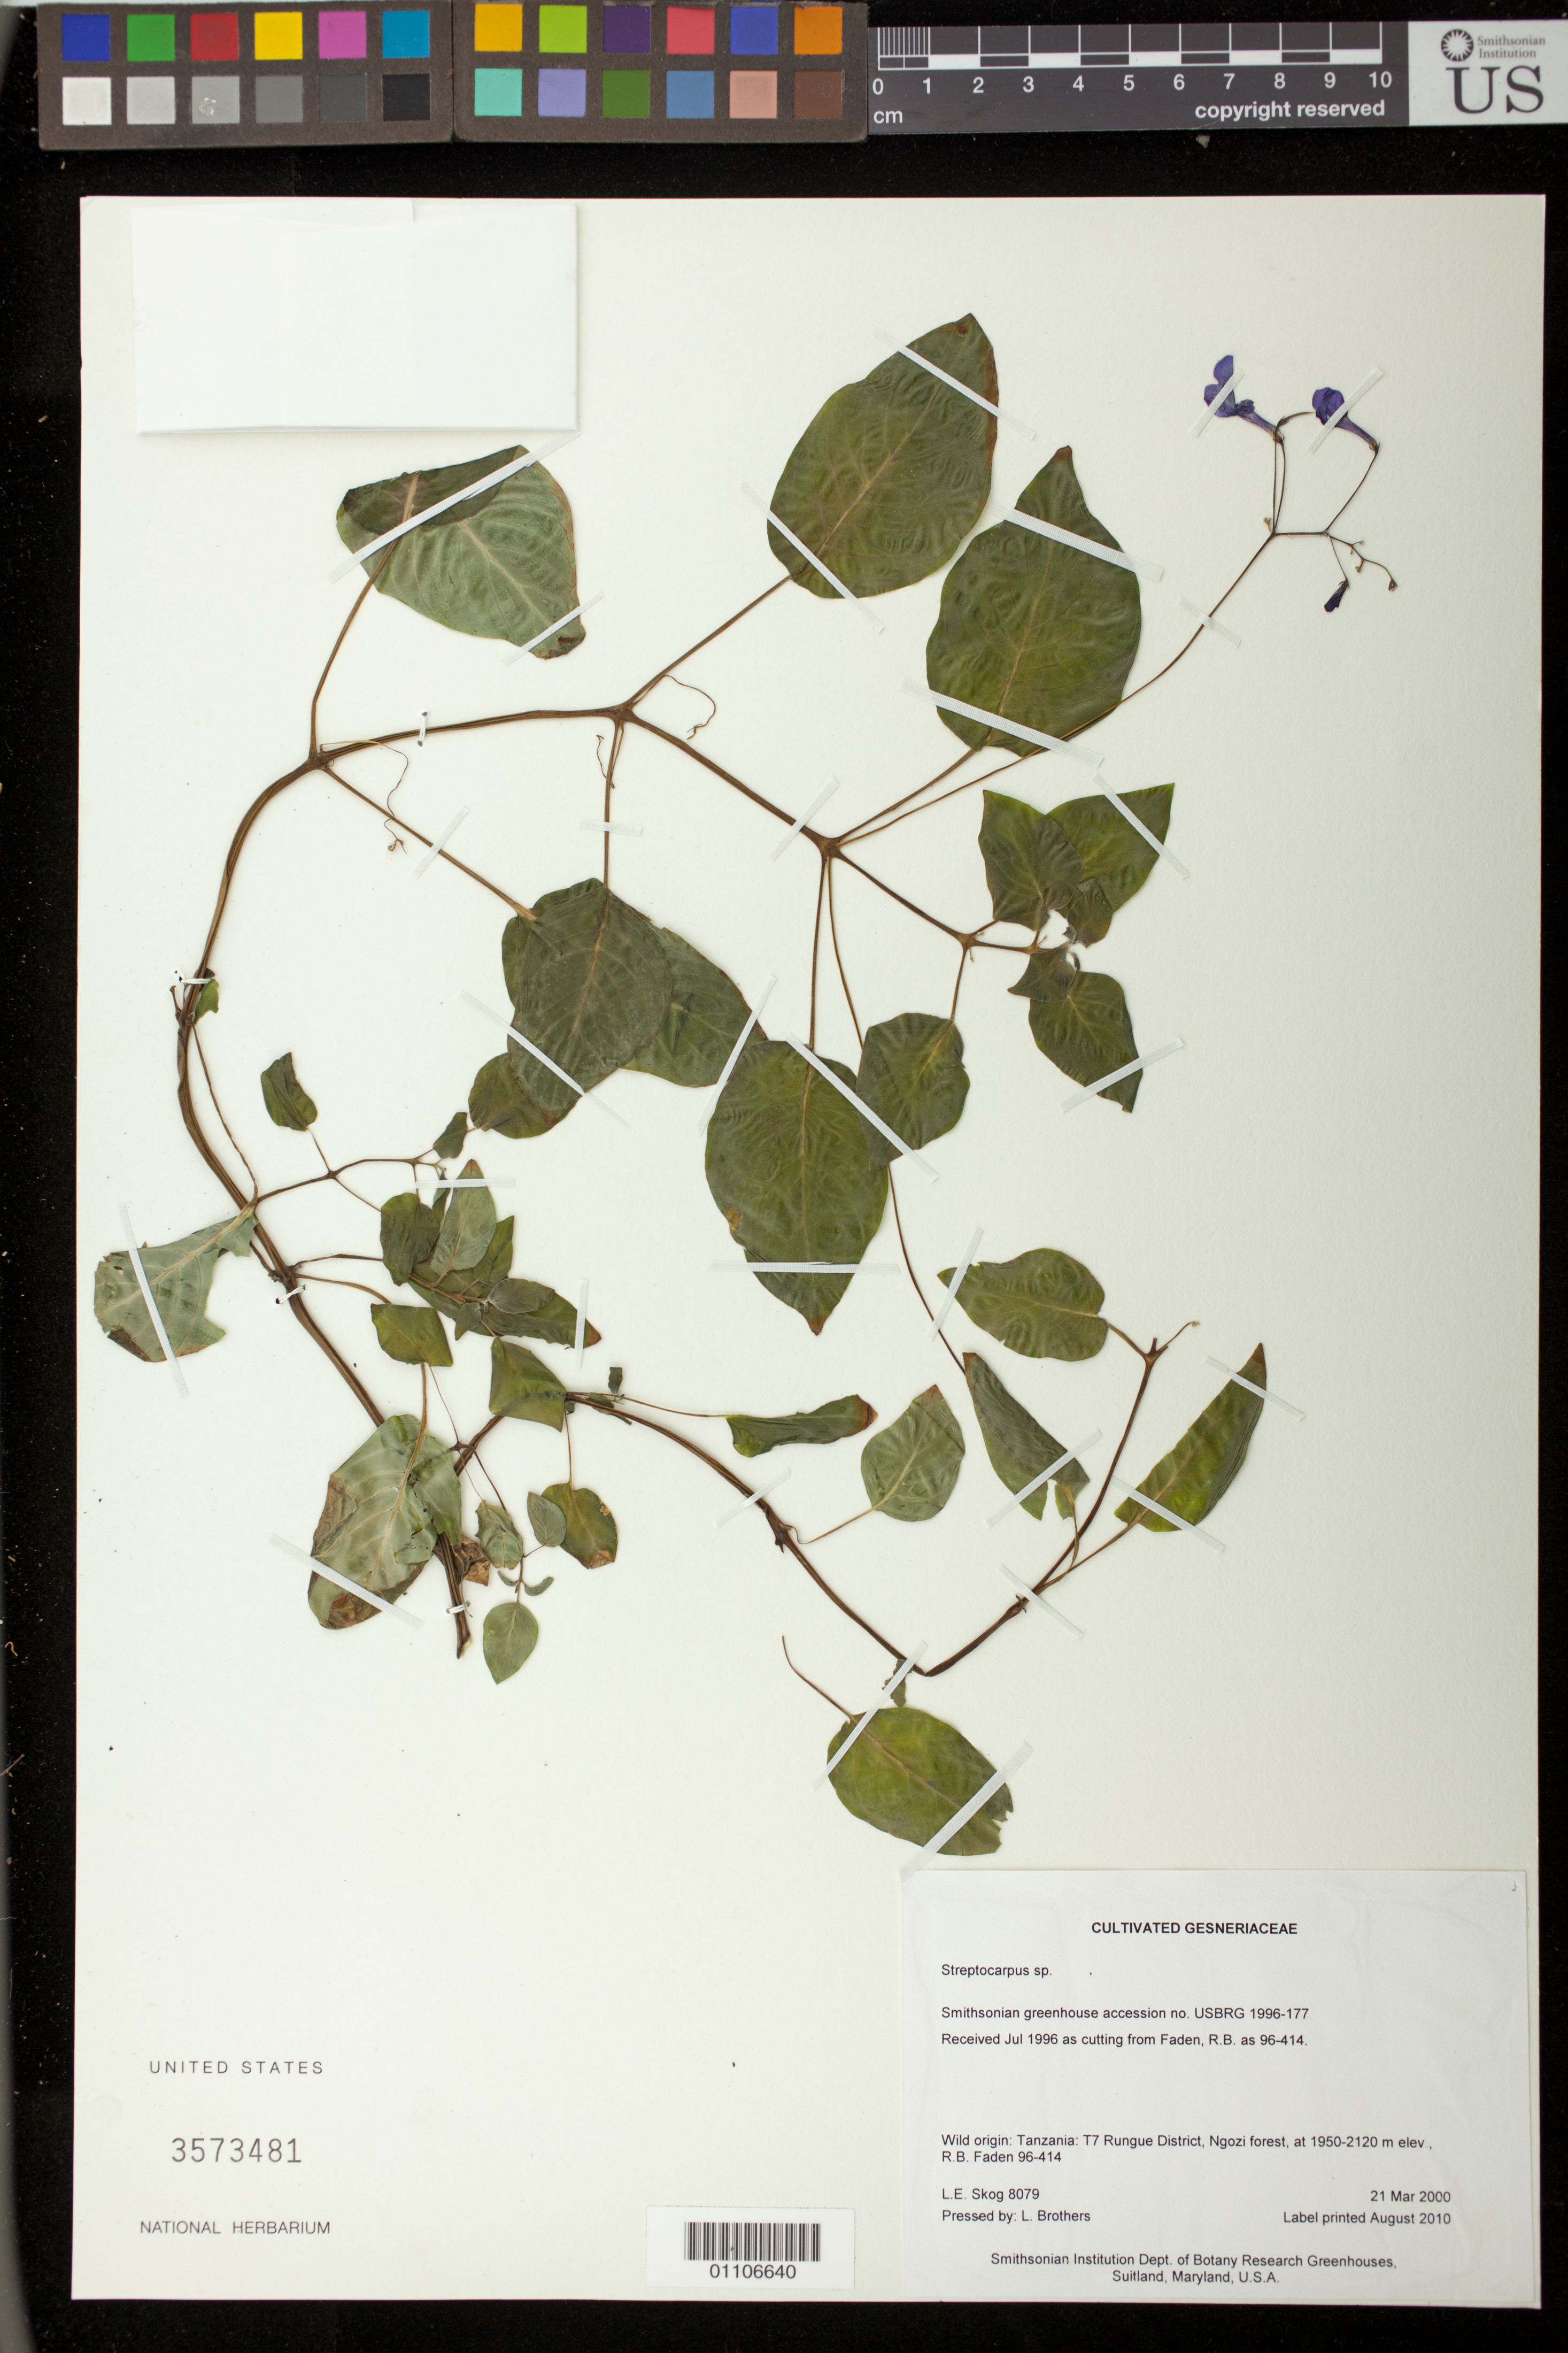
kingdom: Plantae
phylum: Tracheophyta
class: Magnoliopsida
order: Lamiales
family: Gesneriaceae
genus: Streptocarpus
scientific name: Streptocarpus sp.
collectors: L. E. Skog & L. Brothers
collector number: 8079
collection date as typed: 21 Mar 2000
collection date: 2000-03-21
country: Tanzania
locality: Smithsonian Institution Dept. of Botany Research Greenhouses, Suitland, Maryland, U.S.A.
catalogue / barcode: US 3573481